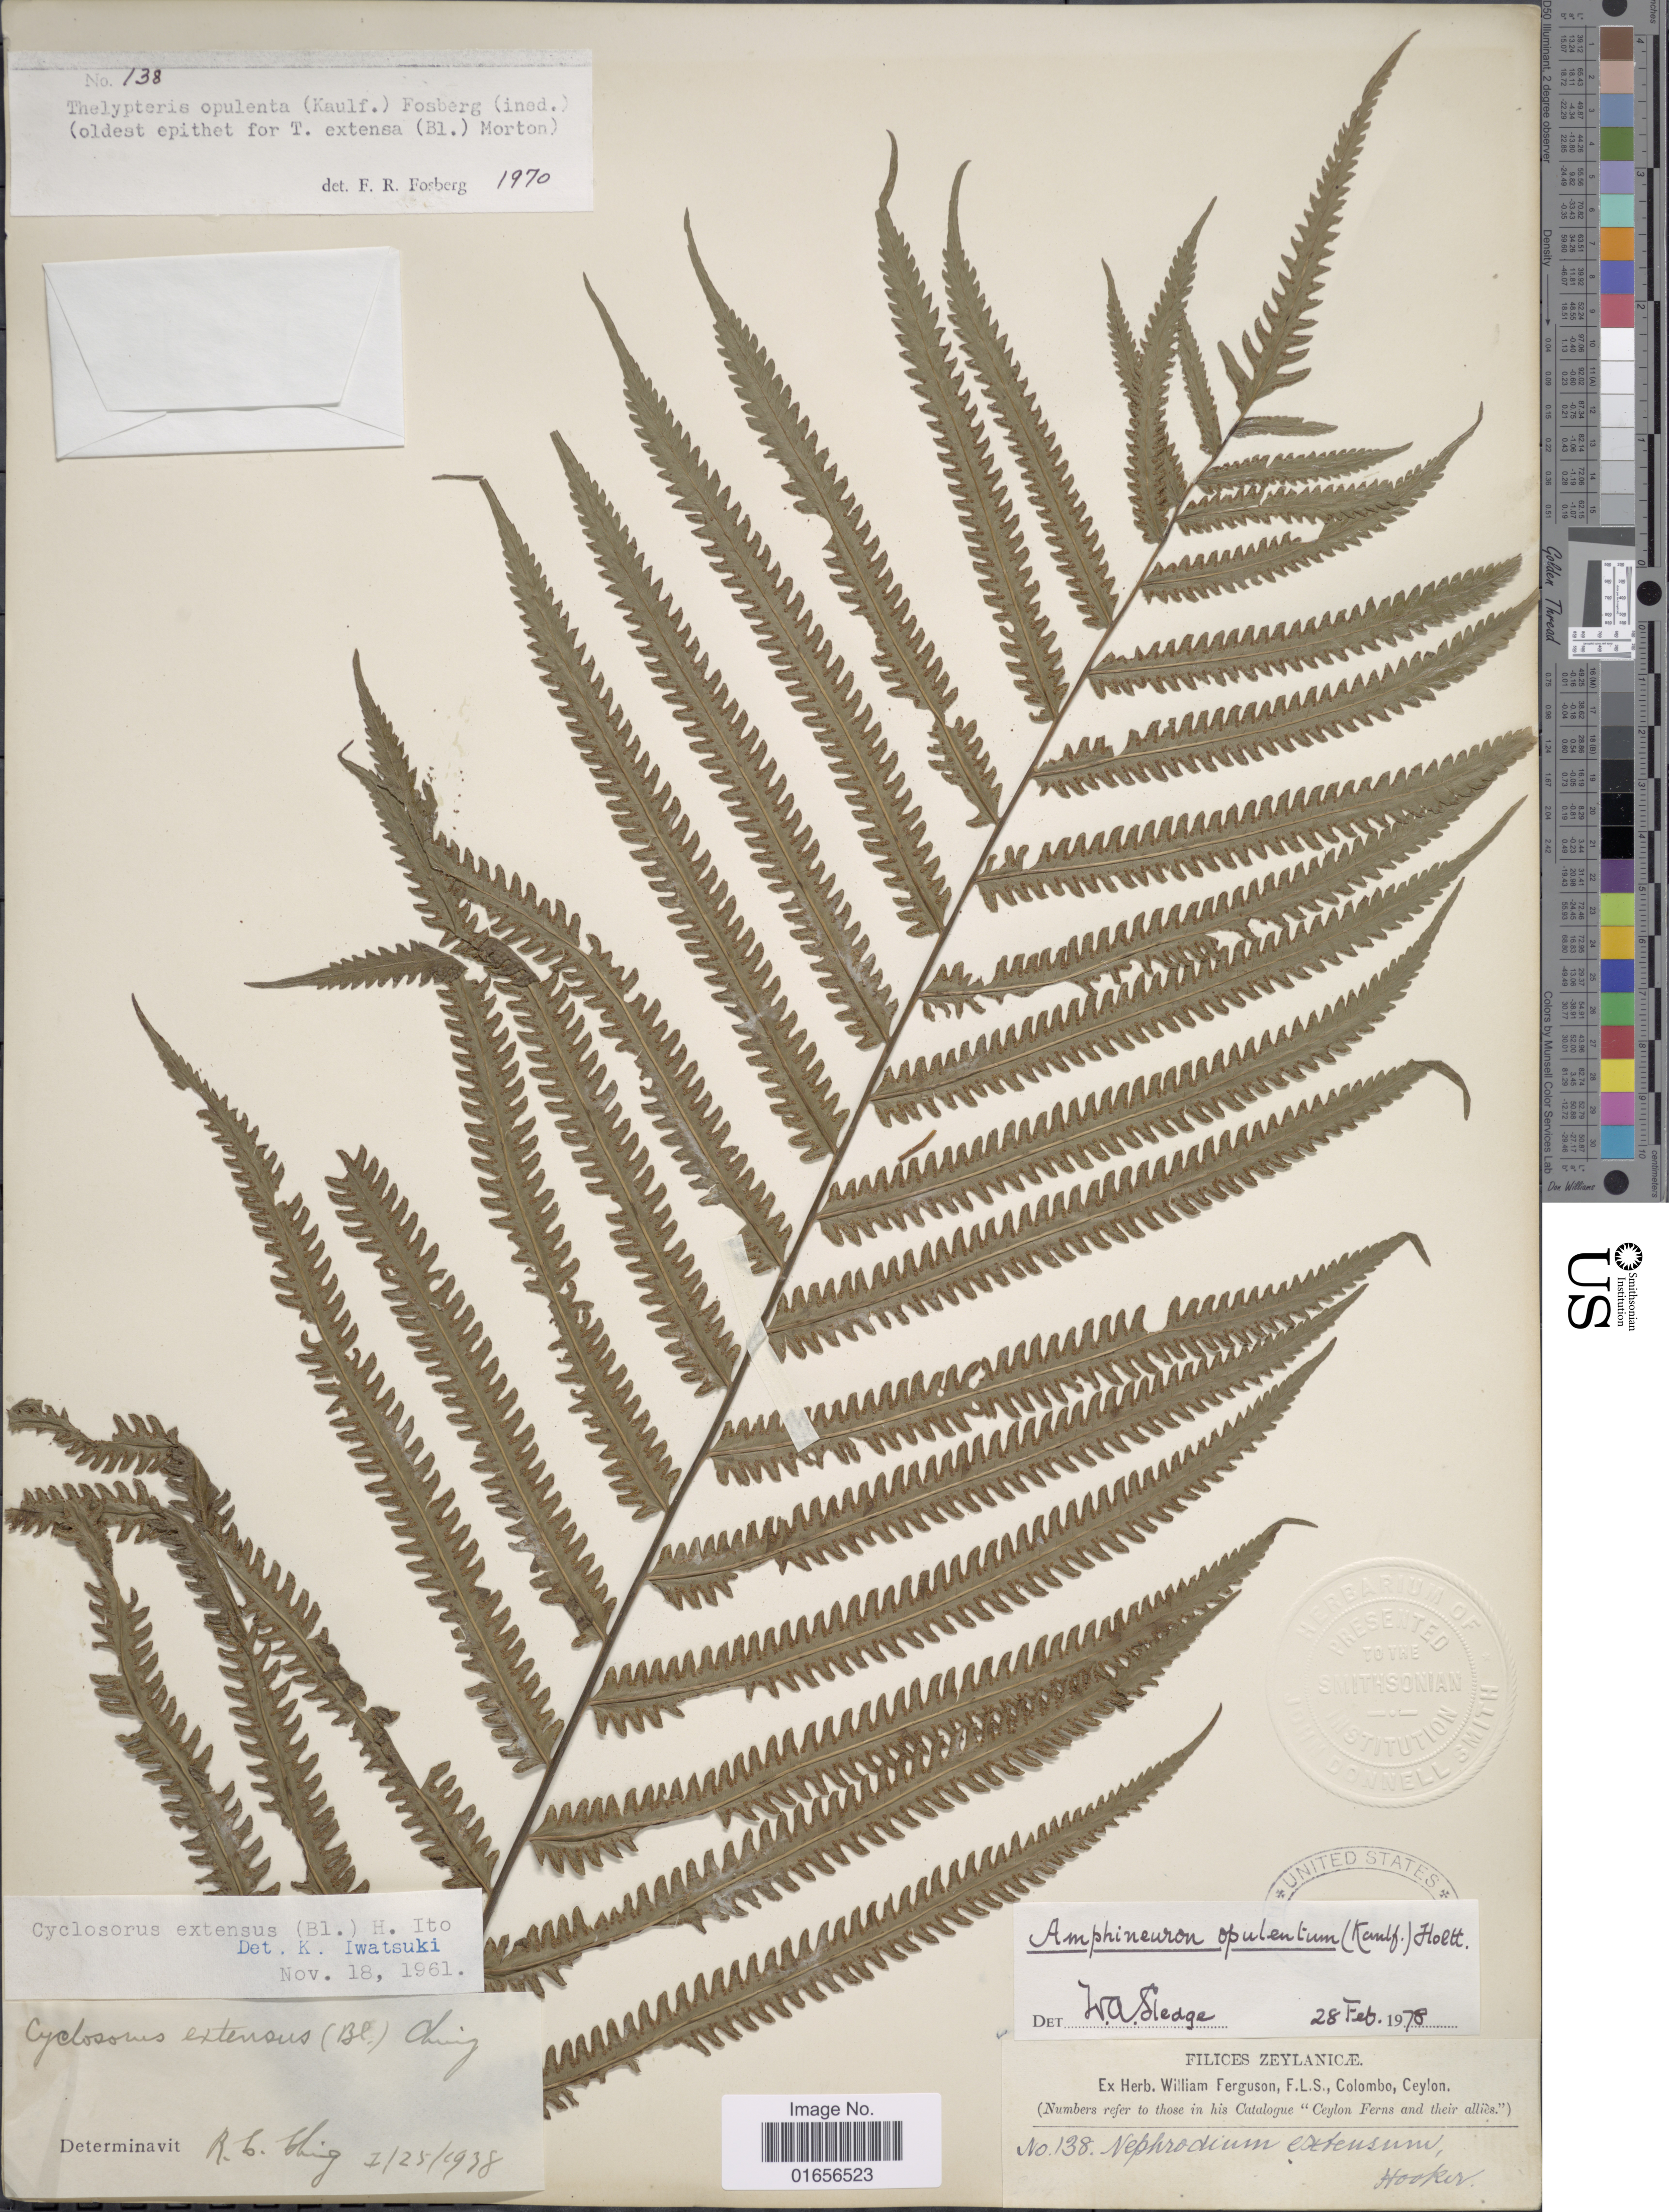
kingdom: Plantae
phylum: Tracheophyta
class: Polypodiopsida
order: Polypodiales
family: Thelypteridaceae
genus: Amphineuron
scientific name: Amphineuron opulentum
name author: (Kaulf.) Holttum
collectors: ex herb. W. Ferguson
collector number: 138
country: Sri Lanka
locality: Zeylanicae, Ceylon